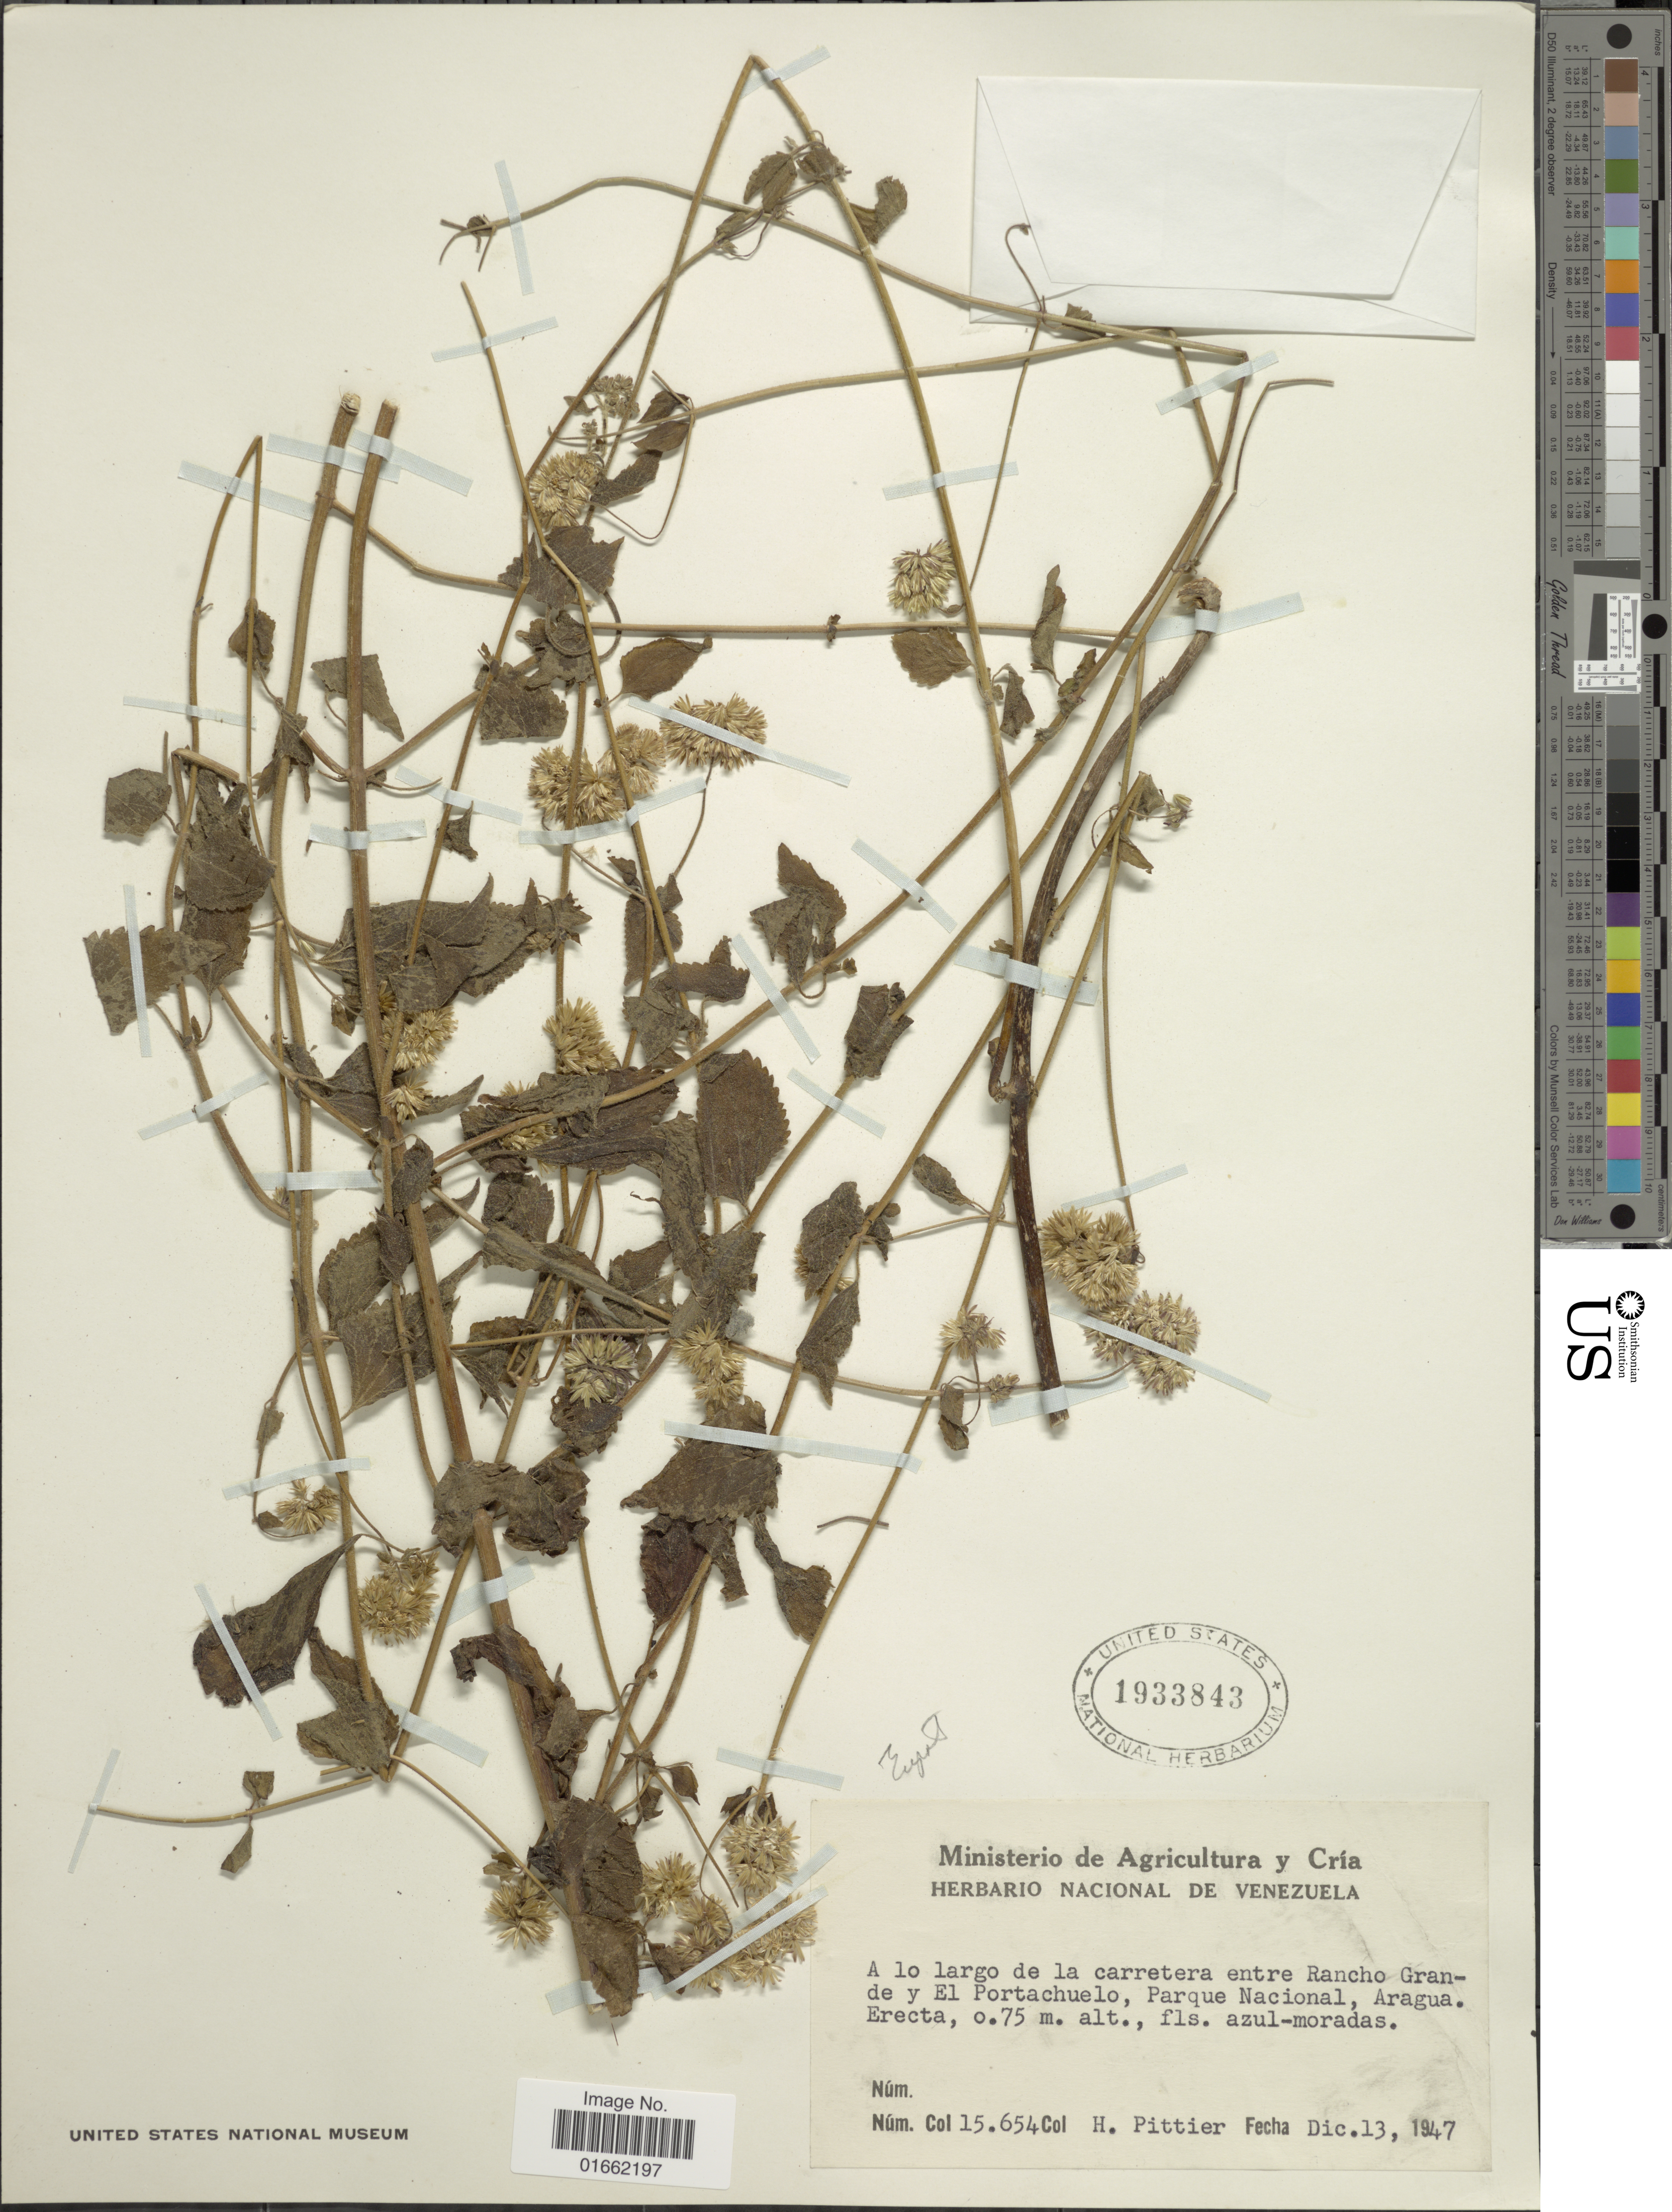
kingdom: Plantae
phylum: Tracheophyta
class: Magnoliopsida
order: Asterales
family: Asteraceae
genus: Fleischmannia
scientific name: Fleischmannia sp.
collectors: H. F. Pittier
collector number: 15654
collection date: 1947-12-13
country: Venezuela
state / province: Aragua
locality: A lo largo de la carretera entre Rancho Grande y El Portachuelo, Parque Nacional, Aragua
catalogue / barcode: US 1933843